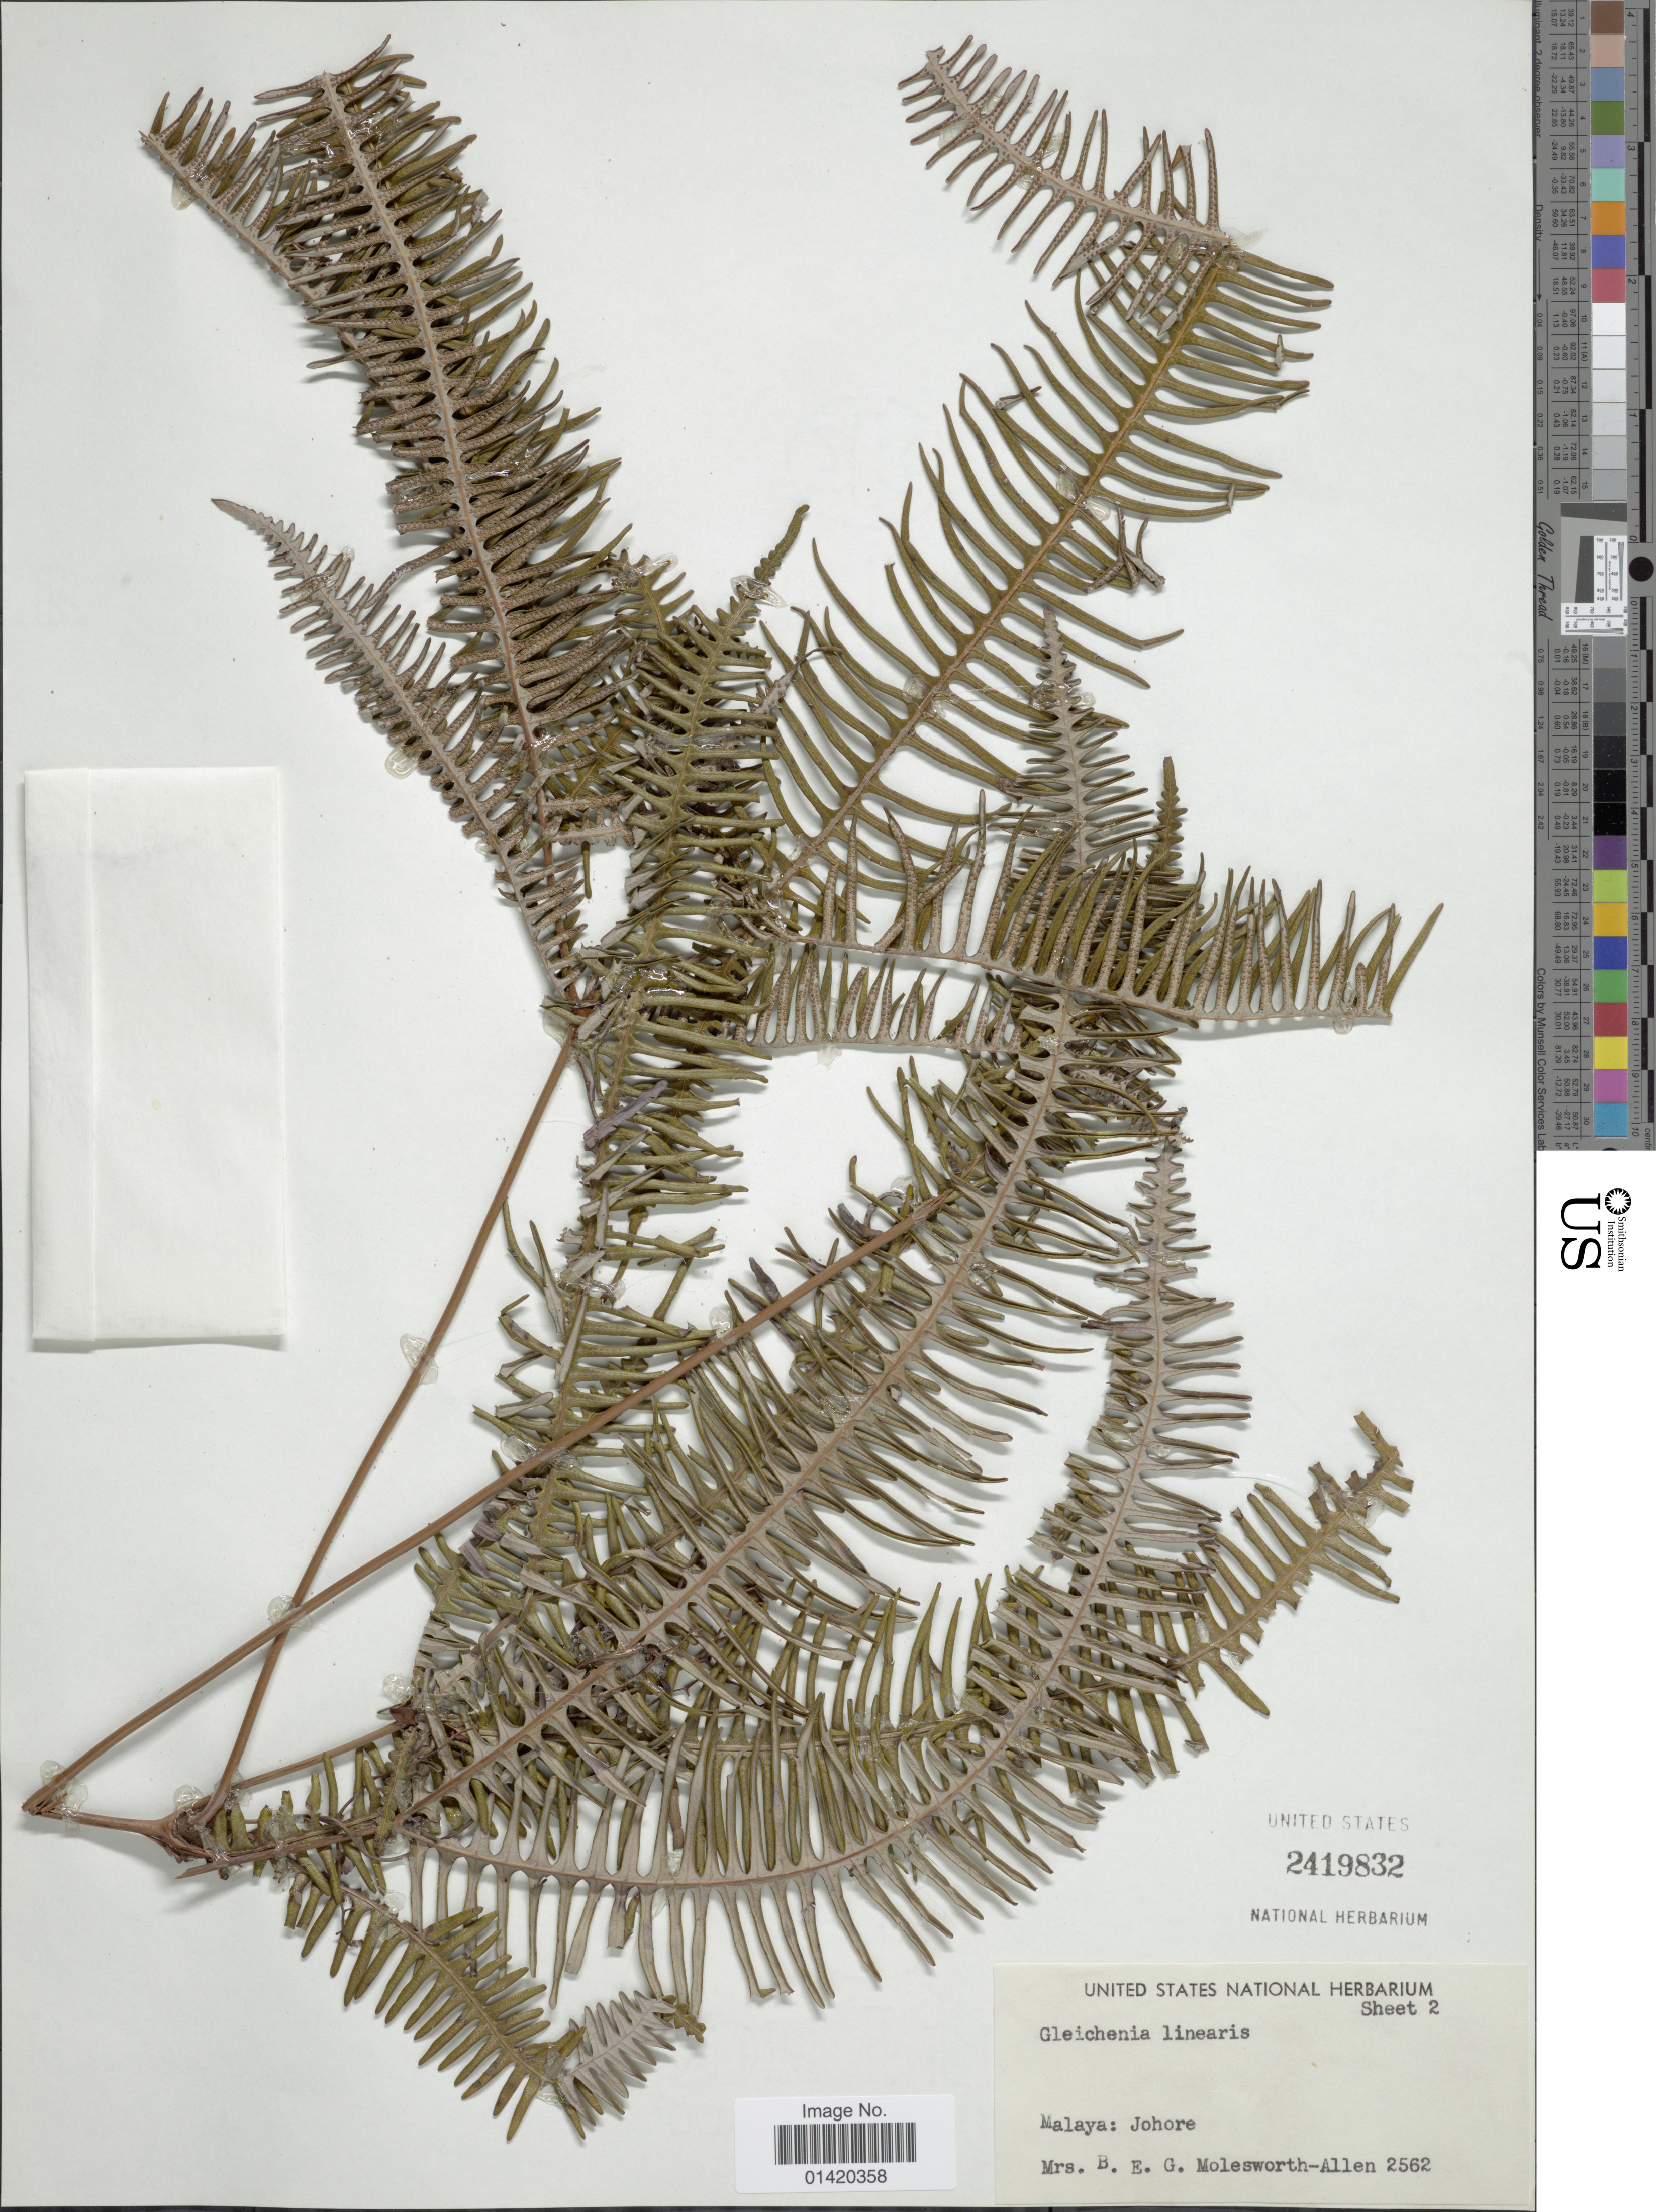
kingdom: Plantae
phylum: Tracheophyta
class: Polypodiopsida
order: Gleicheniales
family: Gleicheniaceae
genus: Dicranopteris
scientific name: Dicranopteris linearis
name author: (Burm. f.) Underw.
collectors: Mrs. B. E. G. Molesworth-Allen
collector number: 2562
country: Malaysia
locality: Malaya: Johore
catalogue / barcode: US 2419832